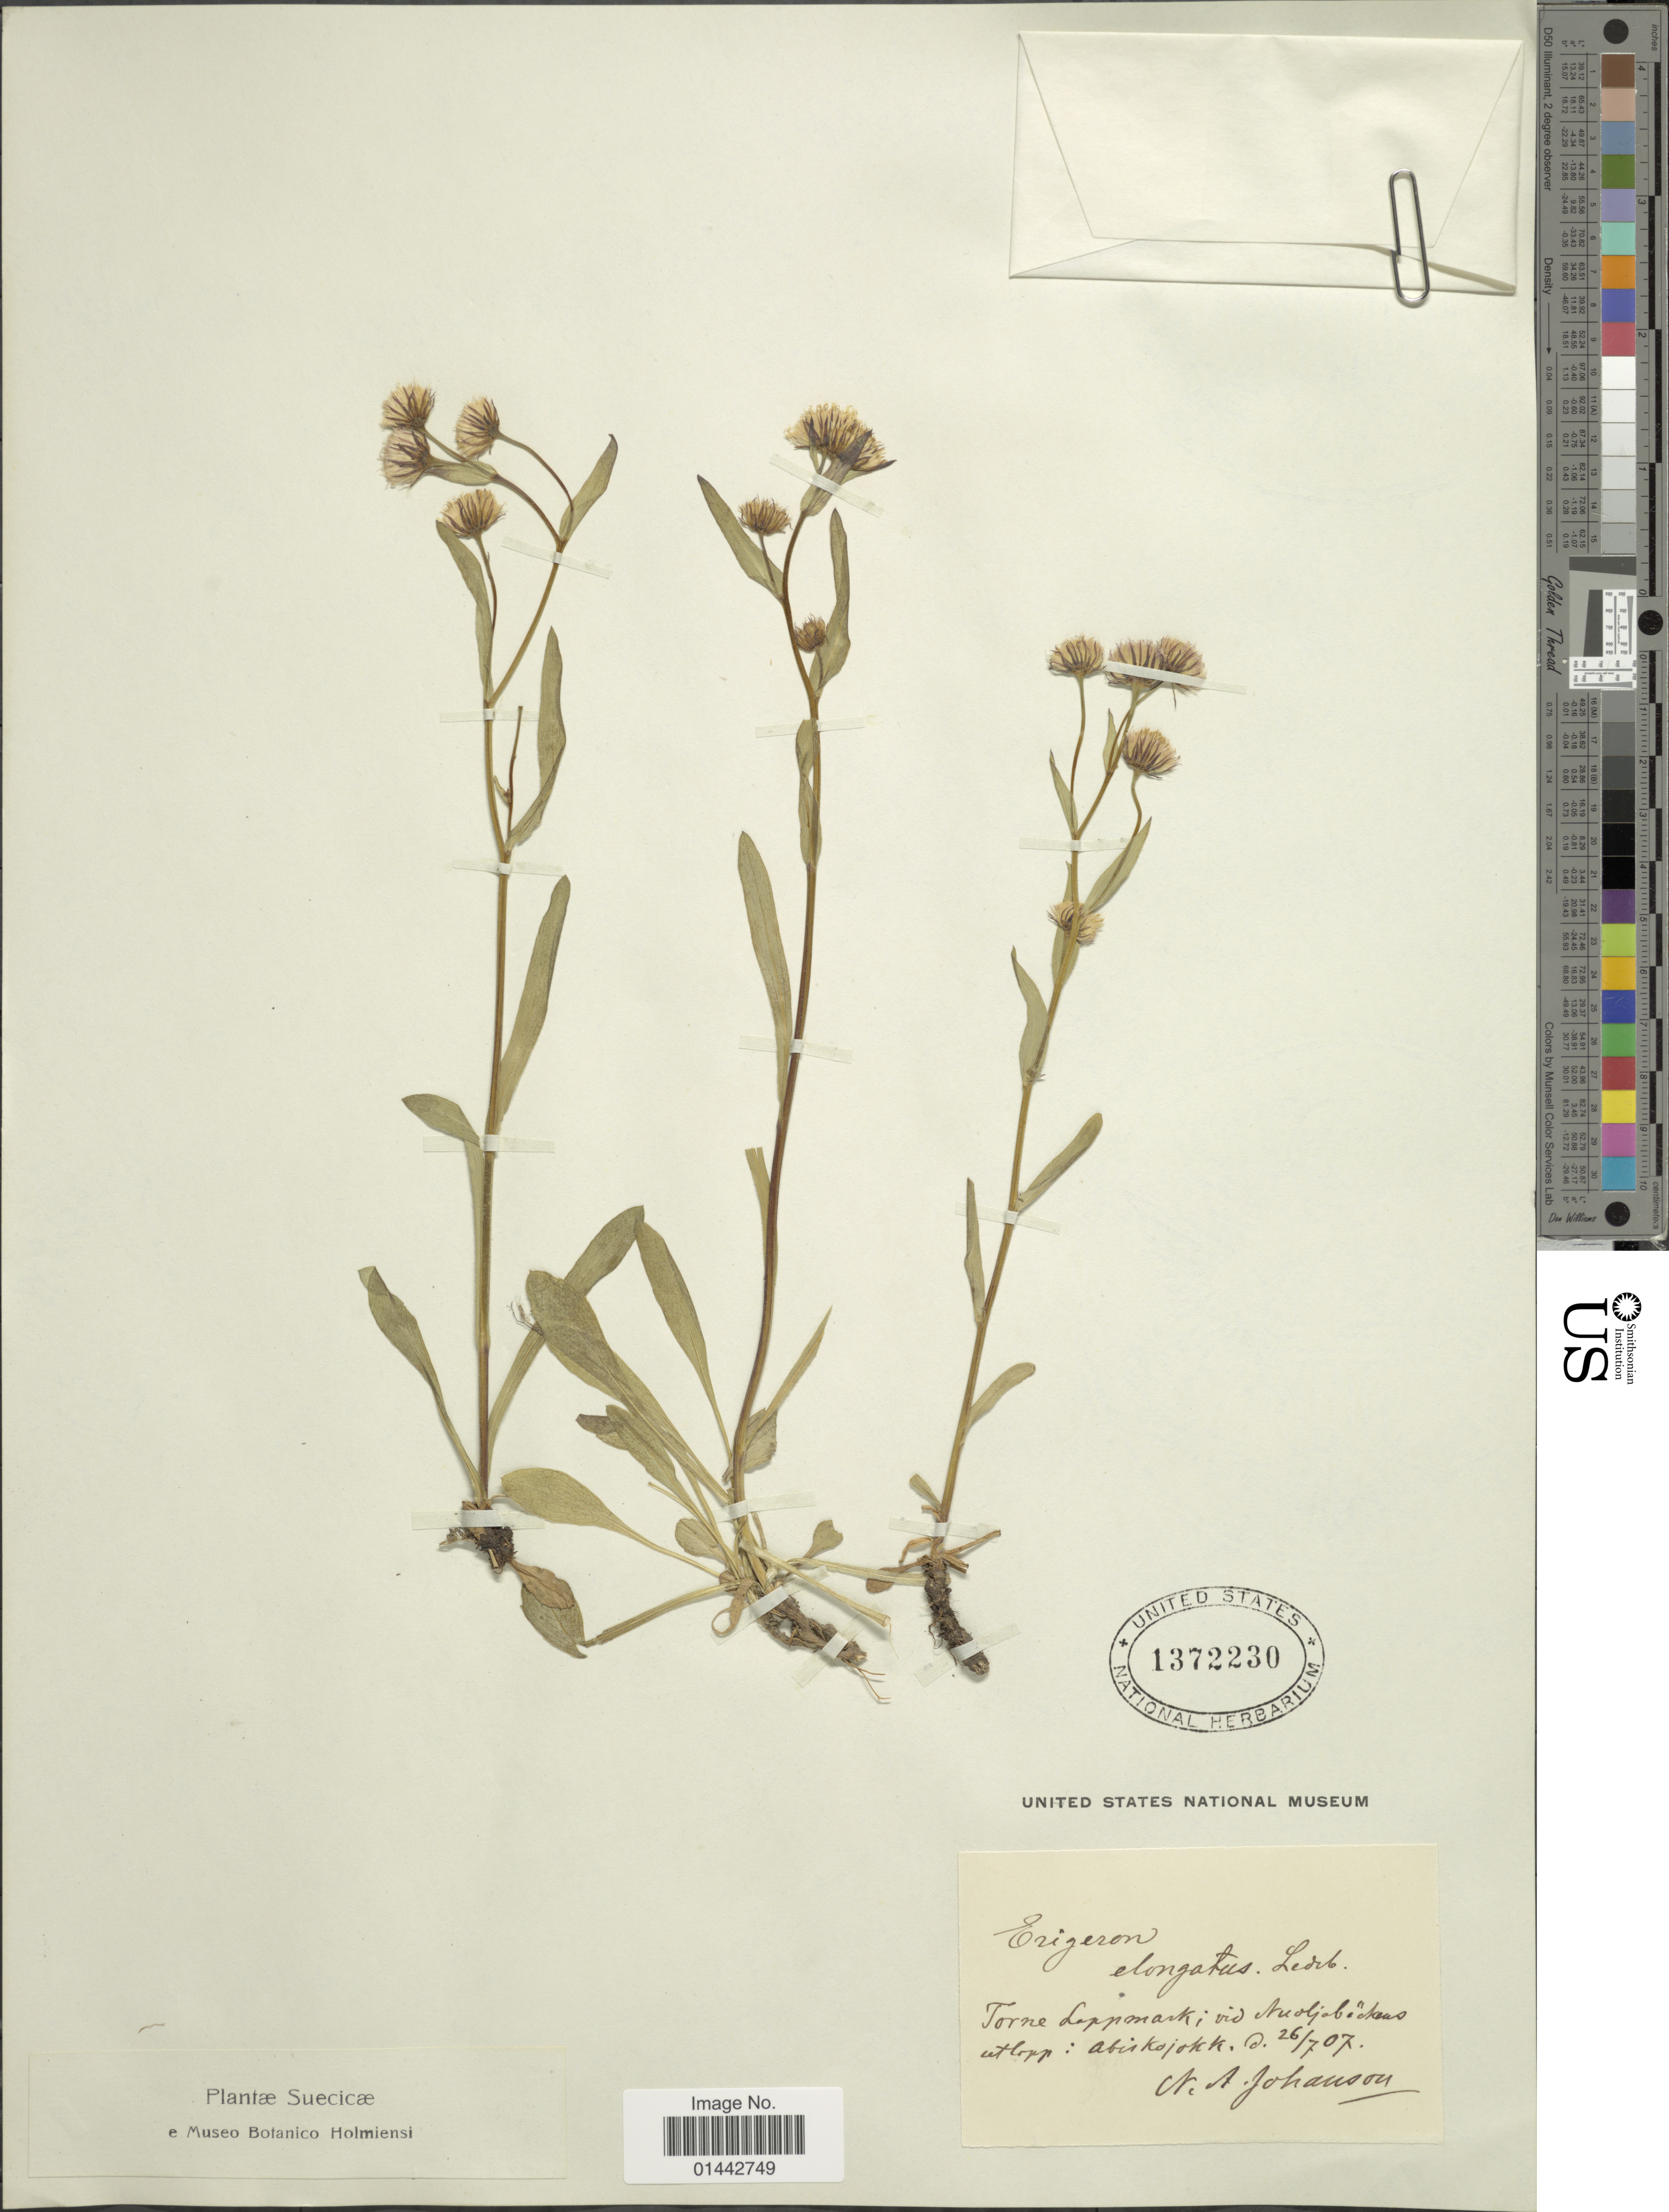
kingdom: Plantae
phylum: Tracheophyta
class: Magnoliopsida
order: Asterales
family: Asteraceae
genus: Erigeron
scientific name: Erigeron elongatus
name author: Ledeb.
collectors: N. Johanson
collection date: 1907-07-26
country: Sweden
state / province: Norrbotten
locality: vid Njuoljabäckens utlopp i Abiskojokk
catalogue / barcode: US 1372230